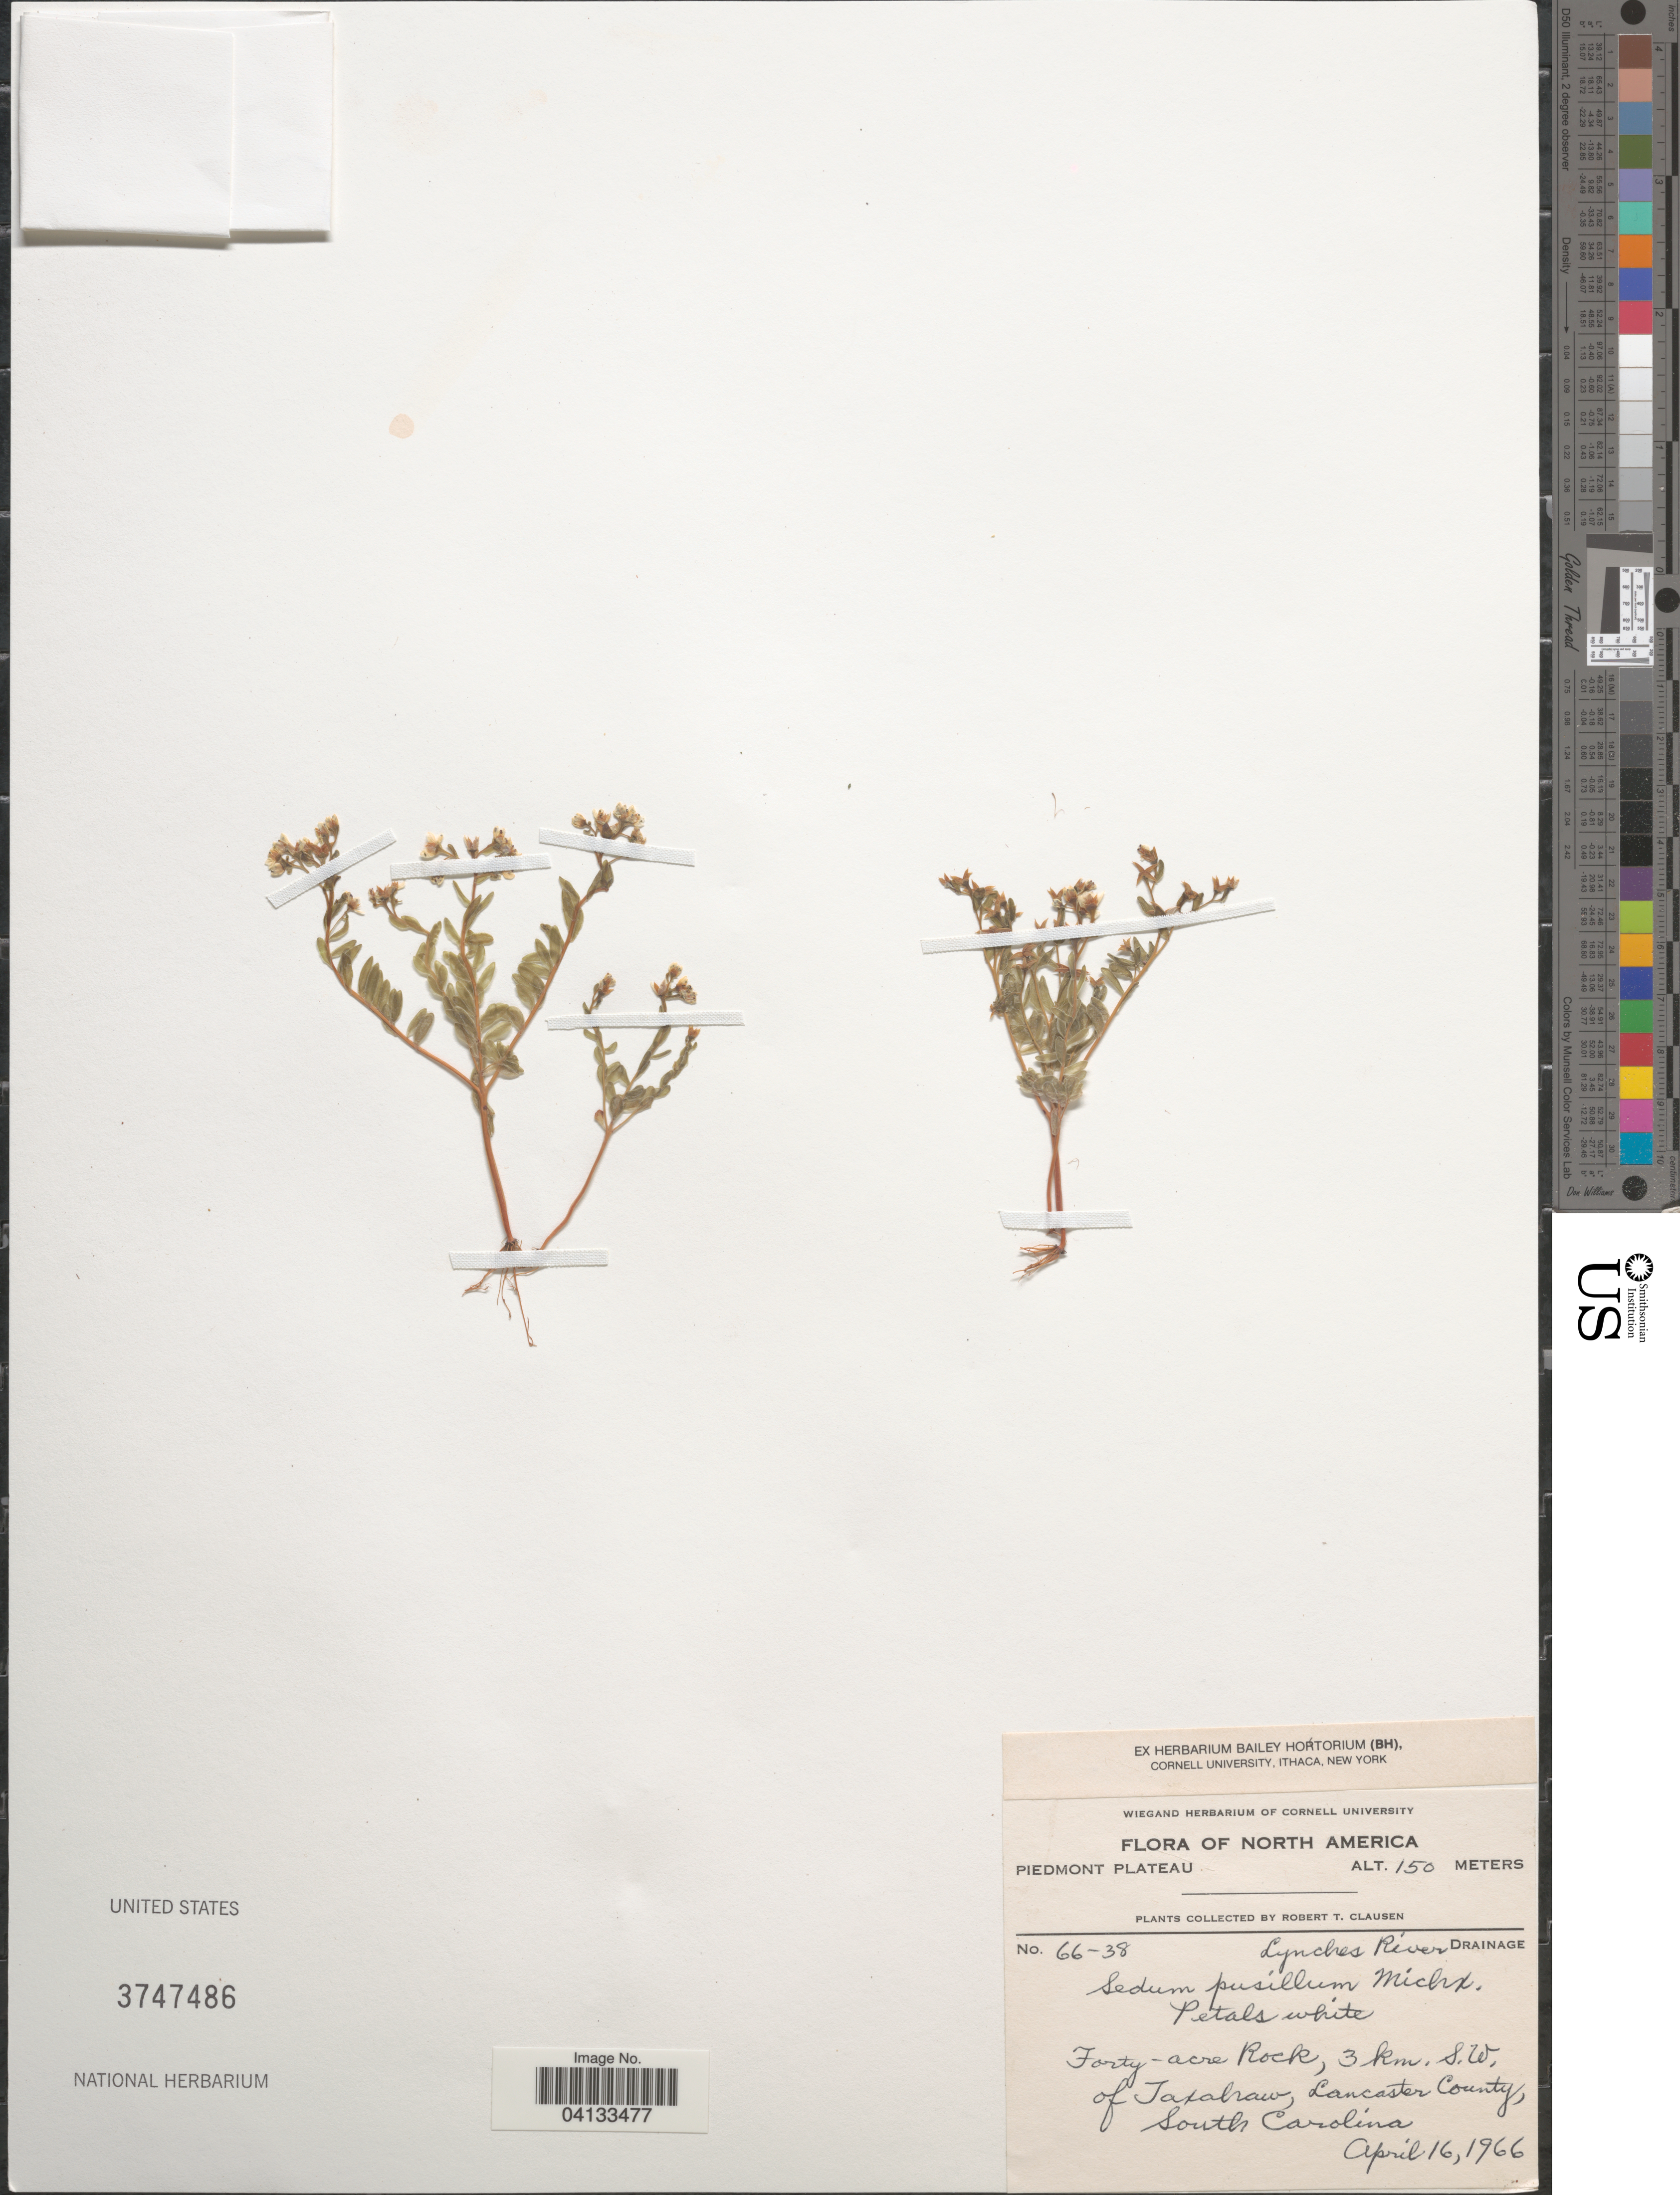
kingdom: Plantae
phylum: Tracheophyta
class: Magnoliopsida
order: Saxifragales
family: Crassulaceae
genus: Sedum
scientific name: Sedum pusillum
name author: Michx.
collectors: R. T. Clausen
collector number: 66-38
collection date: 1966-04-16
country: United States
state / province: South Carolina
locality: Piedmont Plateau. Forty-acre Rock, 3 km. S.W. of Taxahaw, Lancaster County. Lynches River Drainage.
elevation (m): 150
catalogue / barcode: US 3747486